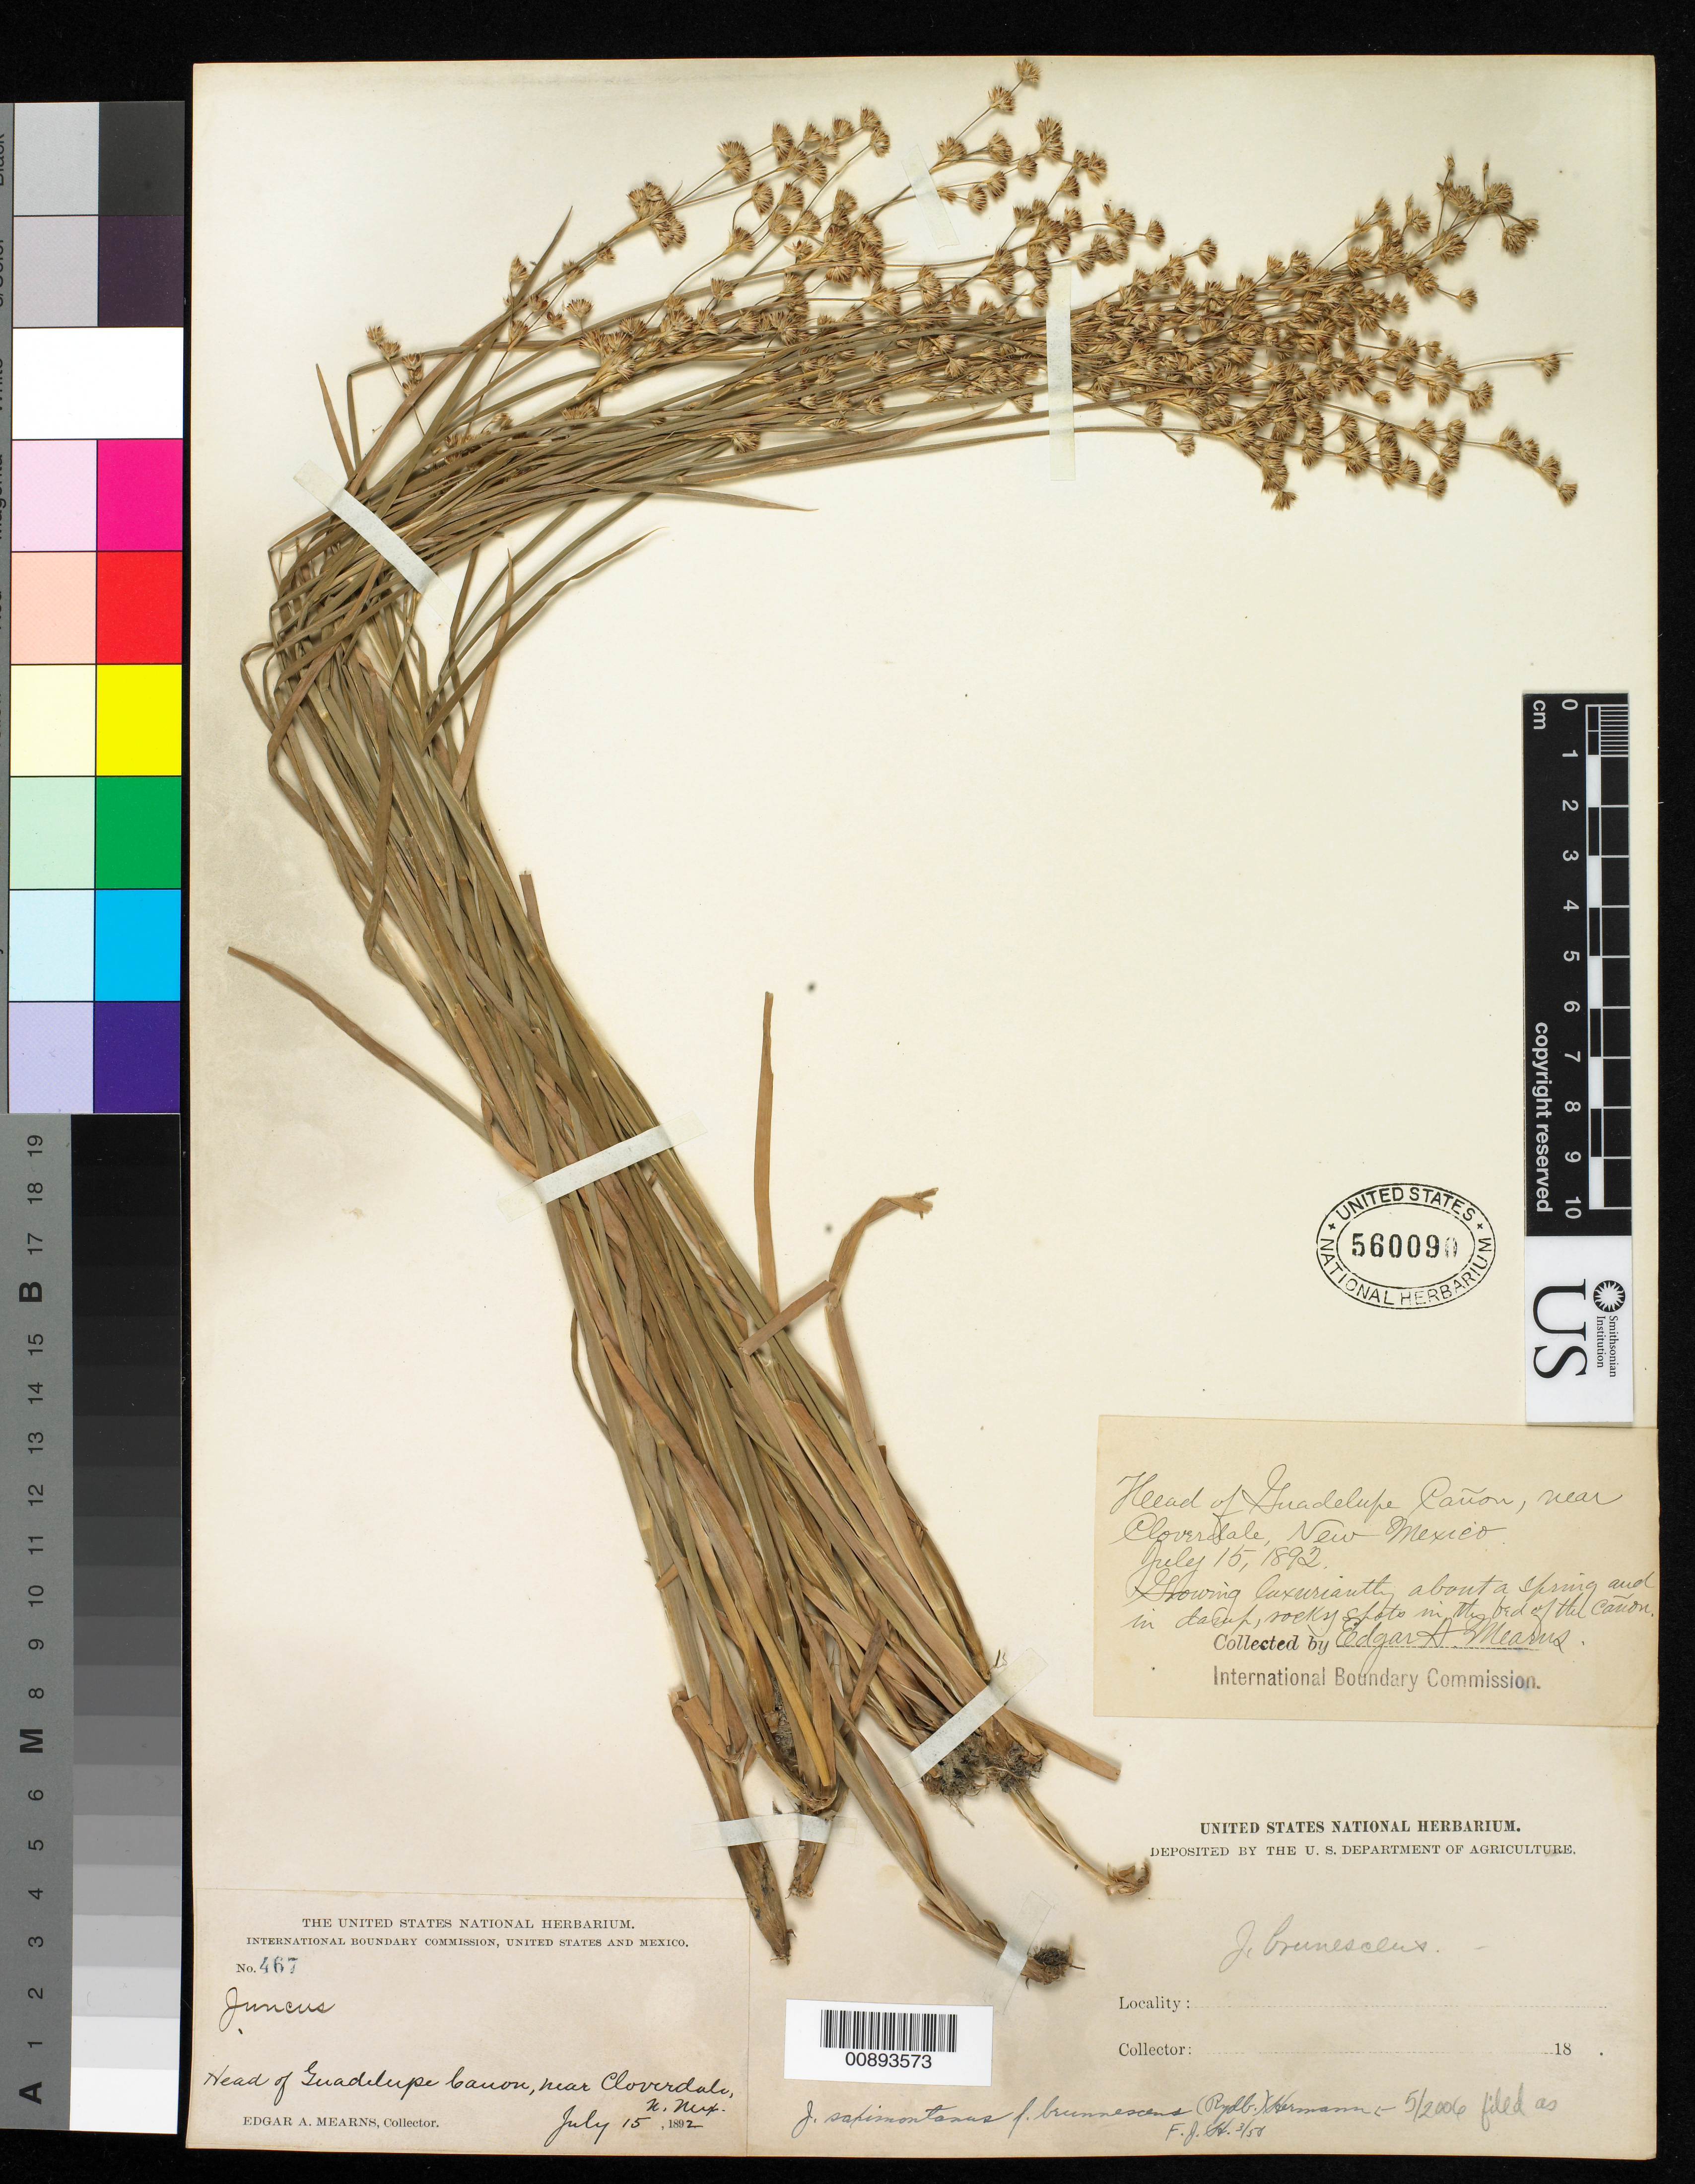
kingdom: Plantae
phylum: Tracheophyta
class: Liliopsida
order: Poales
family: Juncaceae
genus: Juncus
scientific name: Juncus saximontanus f. brunnescens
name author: (Rydb.) F.J. Herm.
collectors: E. A. Mearns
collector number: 467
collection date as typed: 15 Jul 1892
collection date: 1892-07-15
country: United States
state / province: New Mexico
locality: Head of Guadalupe Cañon, near Cloverdale, New Mexico.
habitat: Growing luxuriantly about a spring and in damp rocky spots in the bed of the cañon.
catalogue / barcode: US 560090